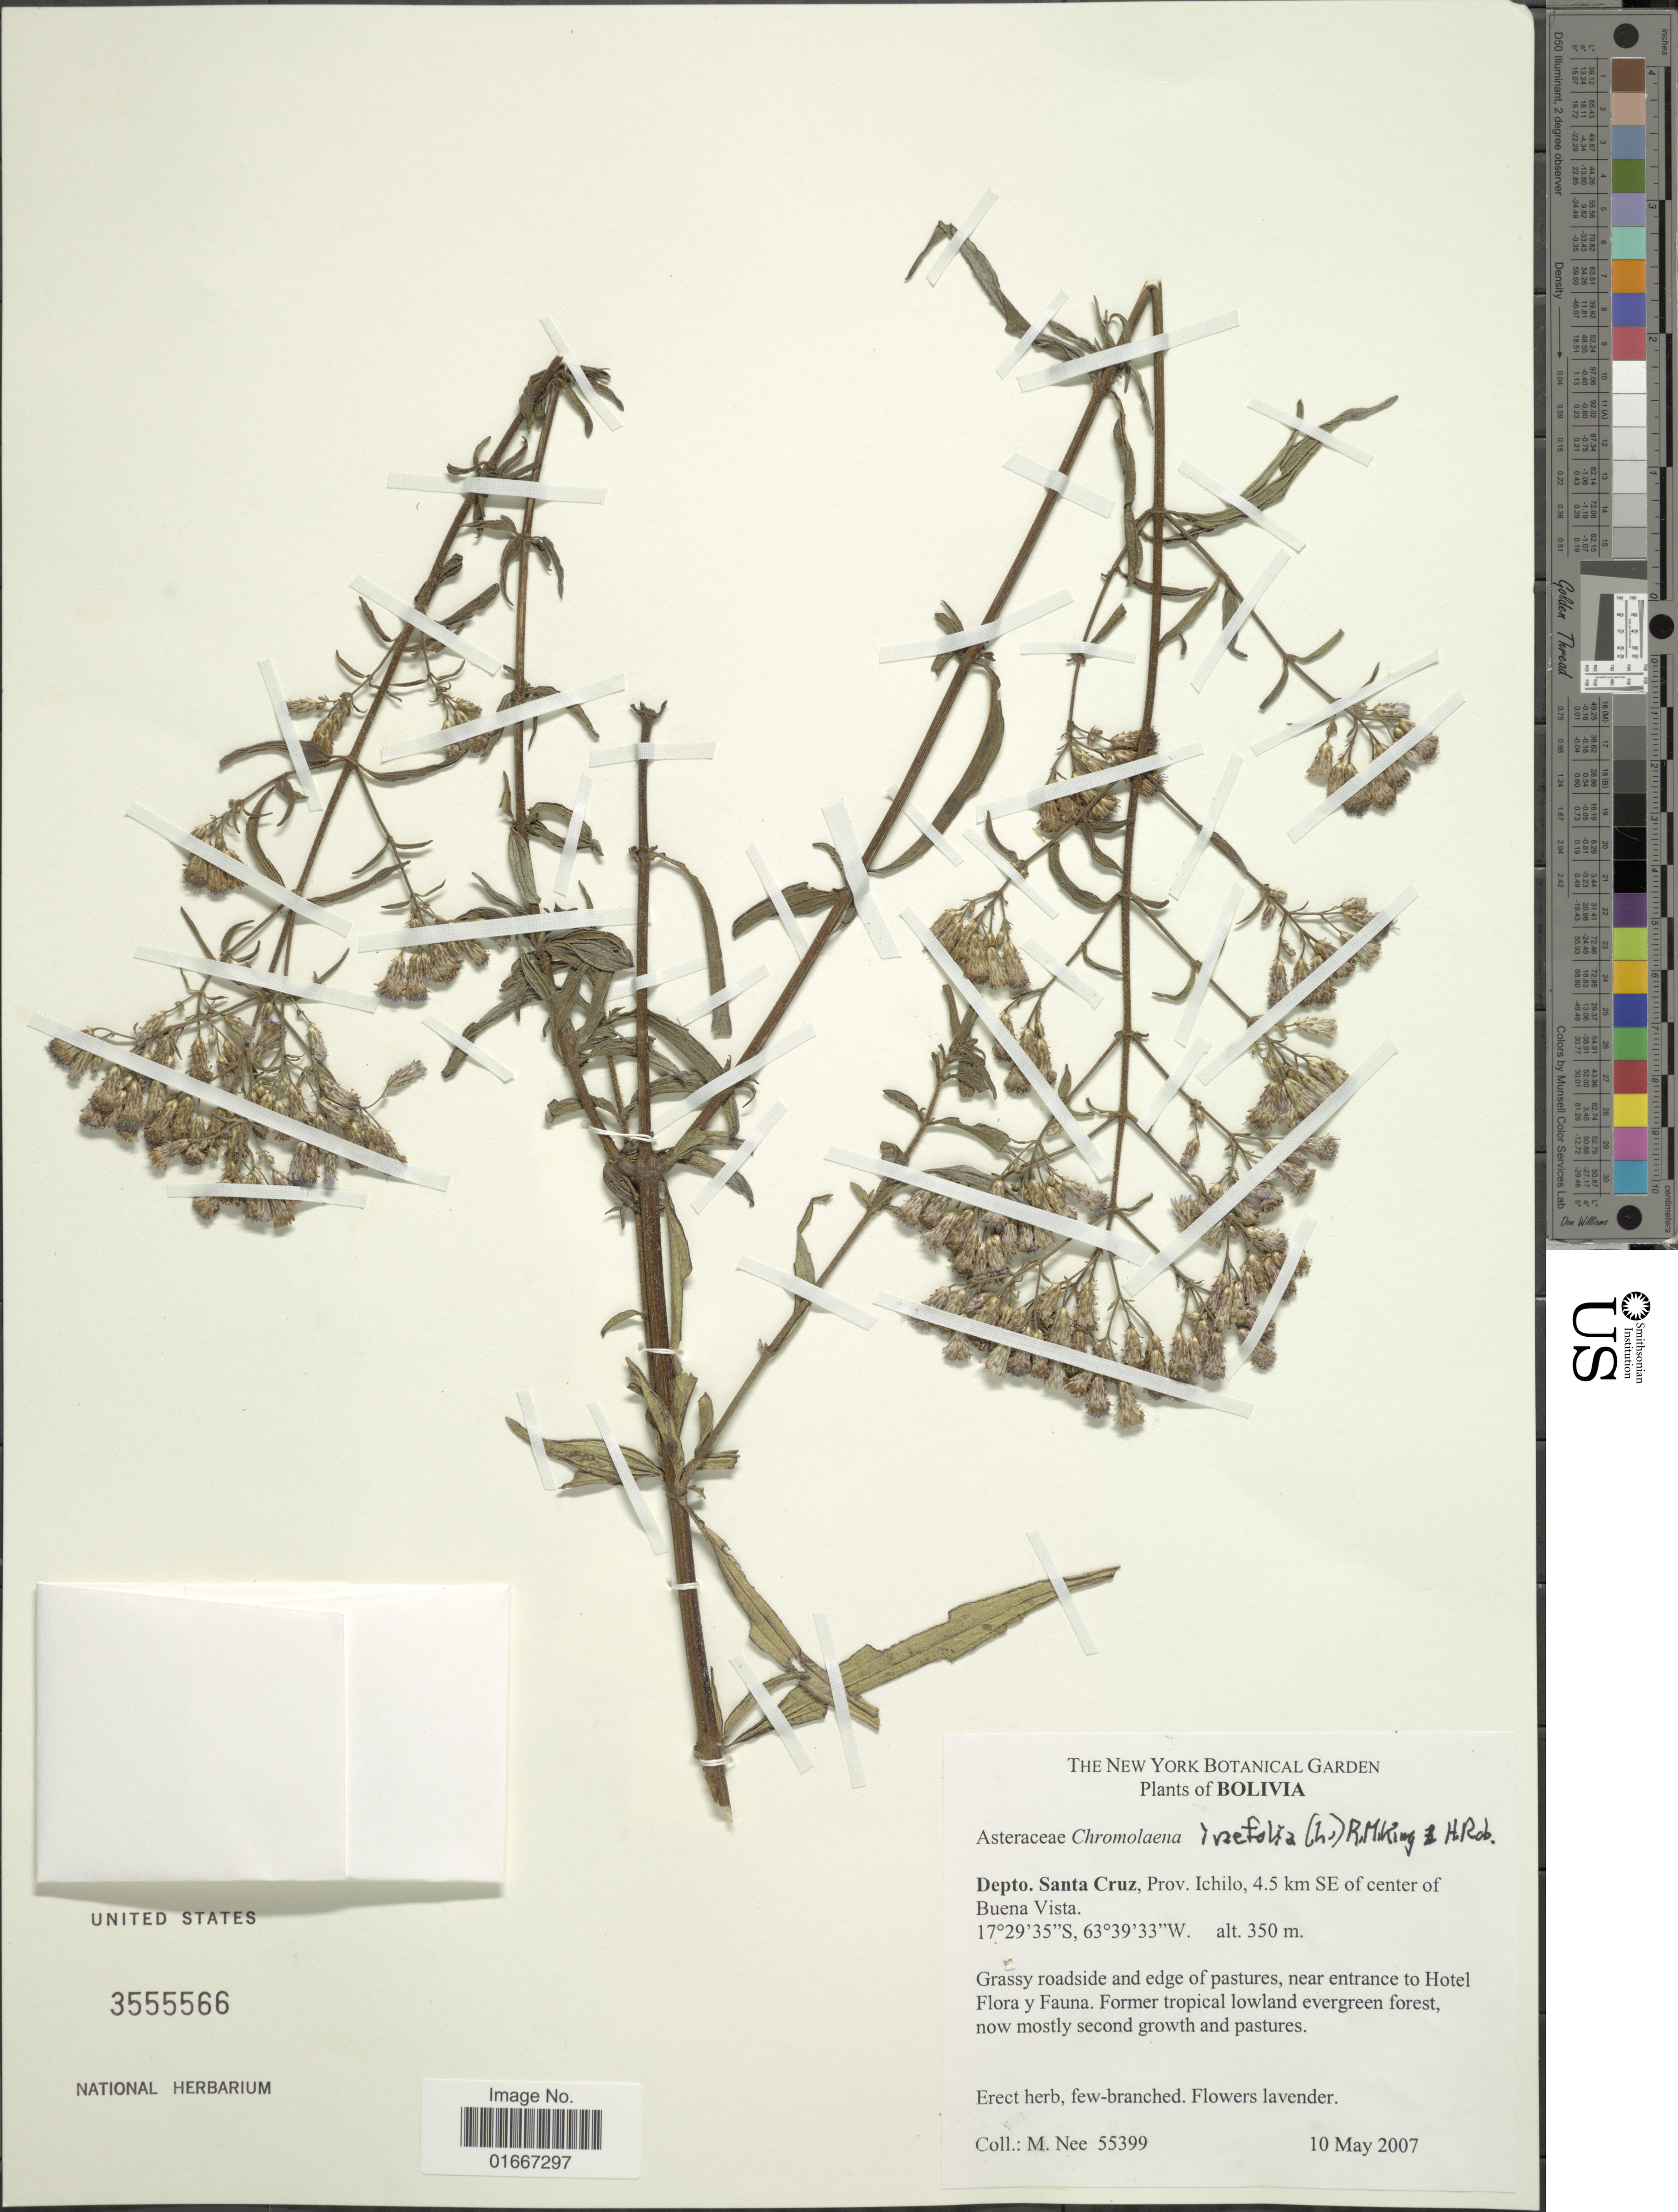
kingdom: Plantae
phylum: Tracheophyta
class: Magnoliopsida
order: Asterales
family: Asteraceae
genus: Chromolaena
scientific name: Chromolaena ivaefolia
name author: (L.) R.M. King & H. Rob.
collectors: M. Nee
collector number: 55399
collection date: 2007-05-10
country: Bolivia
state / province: Santa Cruz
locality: Prov. Ichilo, 4.5 km SE of center of Buena Vista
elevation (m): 350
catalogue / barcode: US 3555566